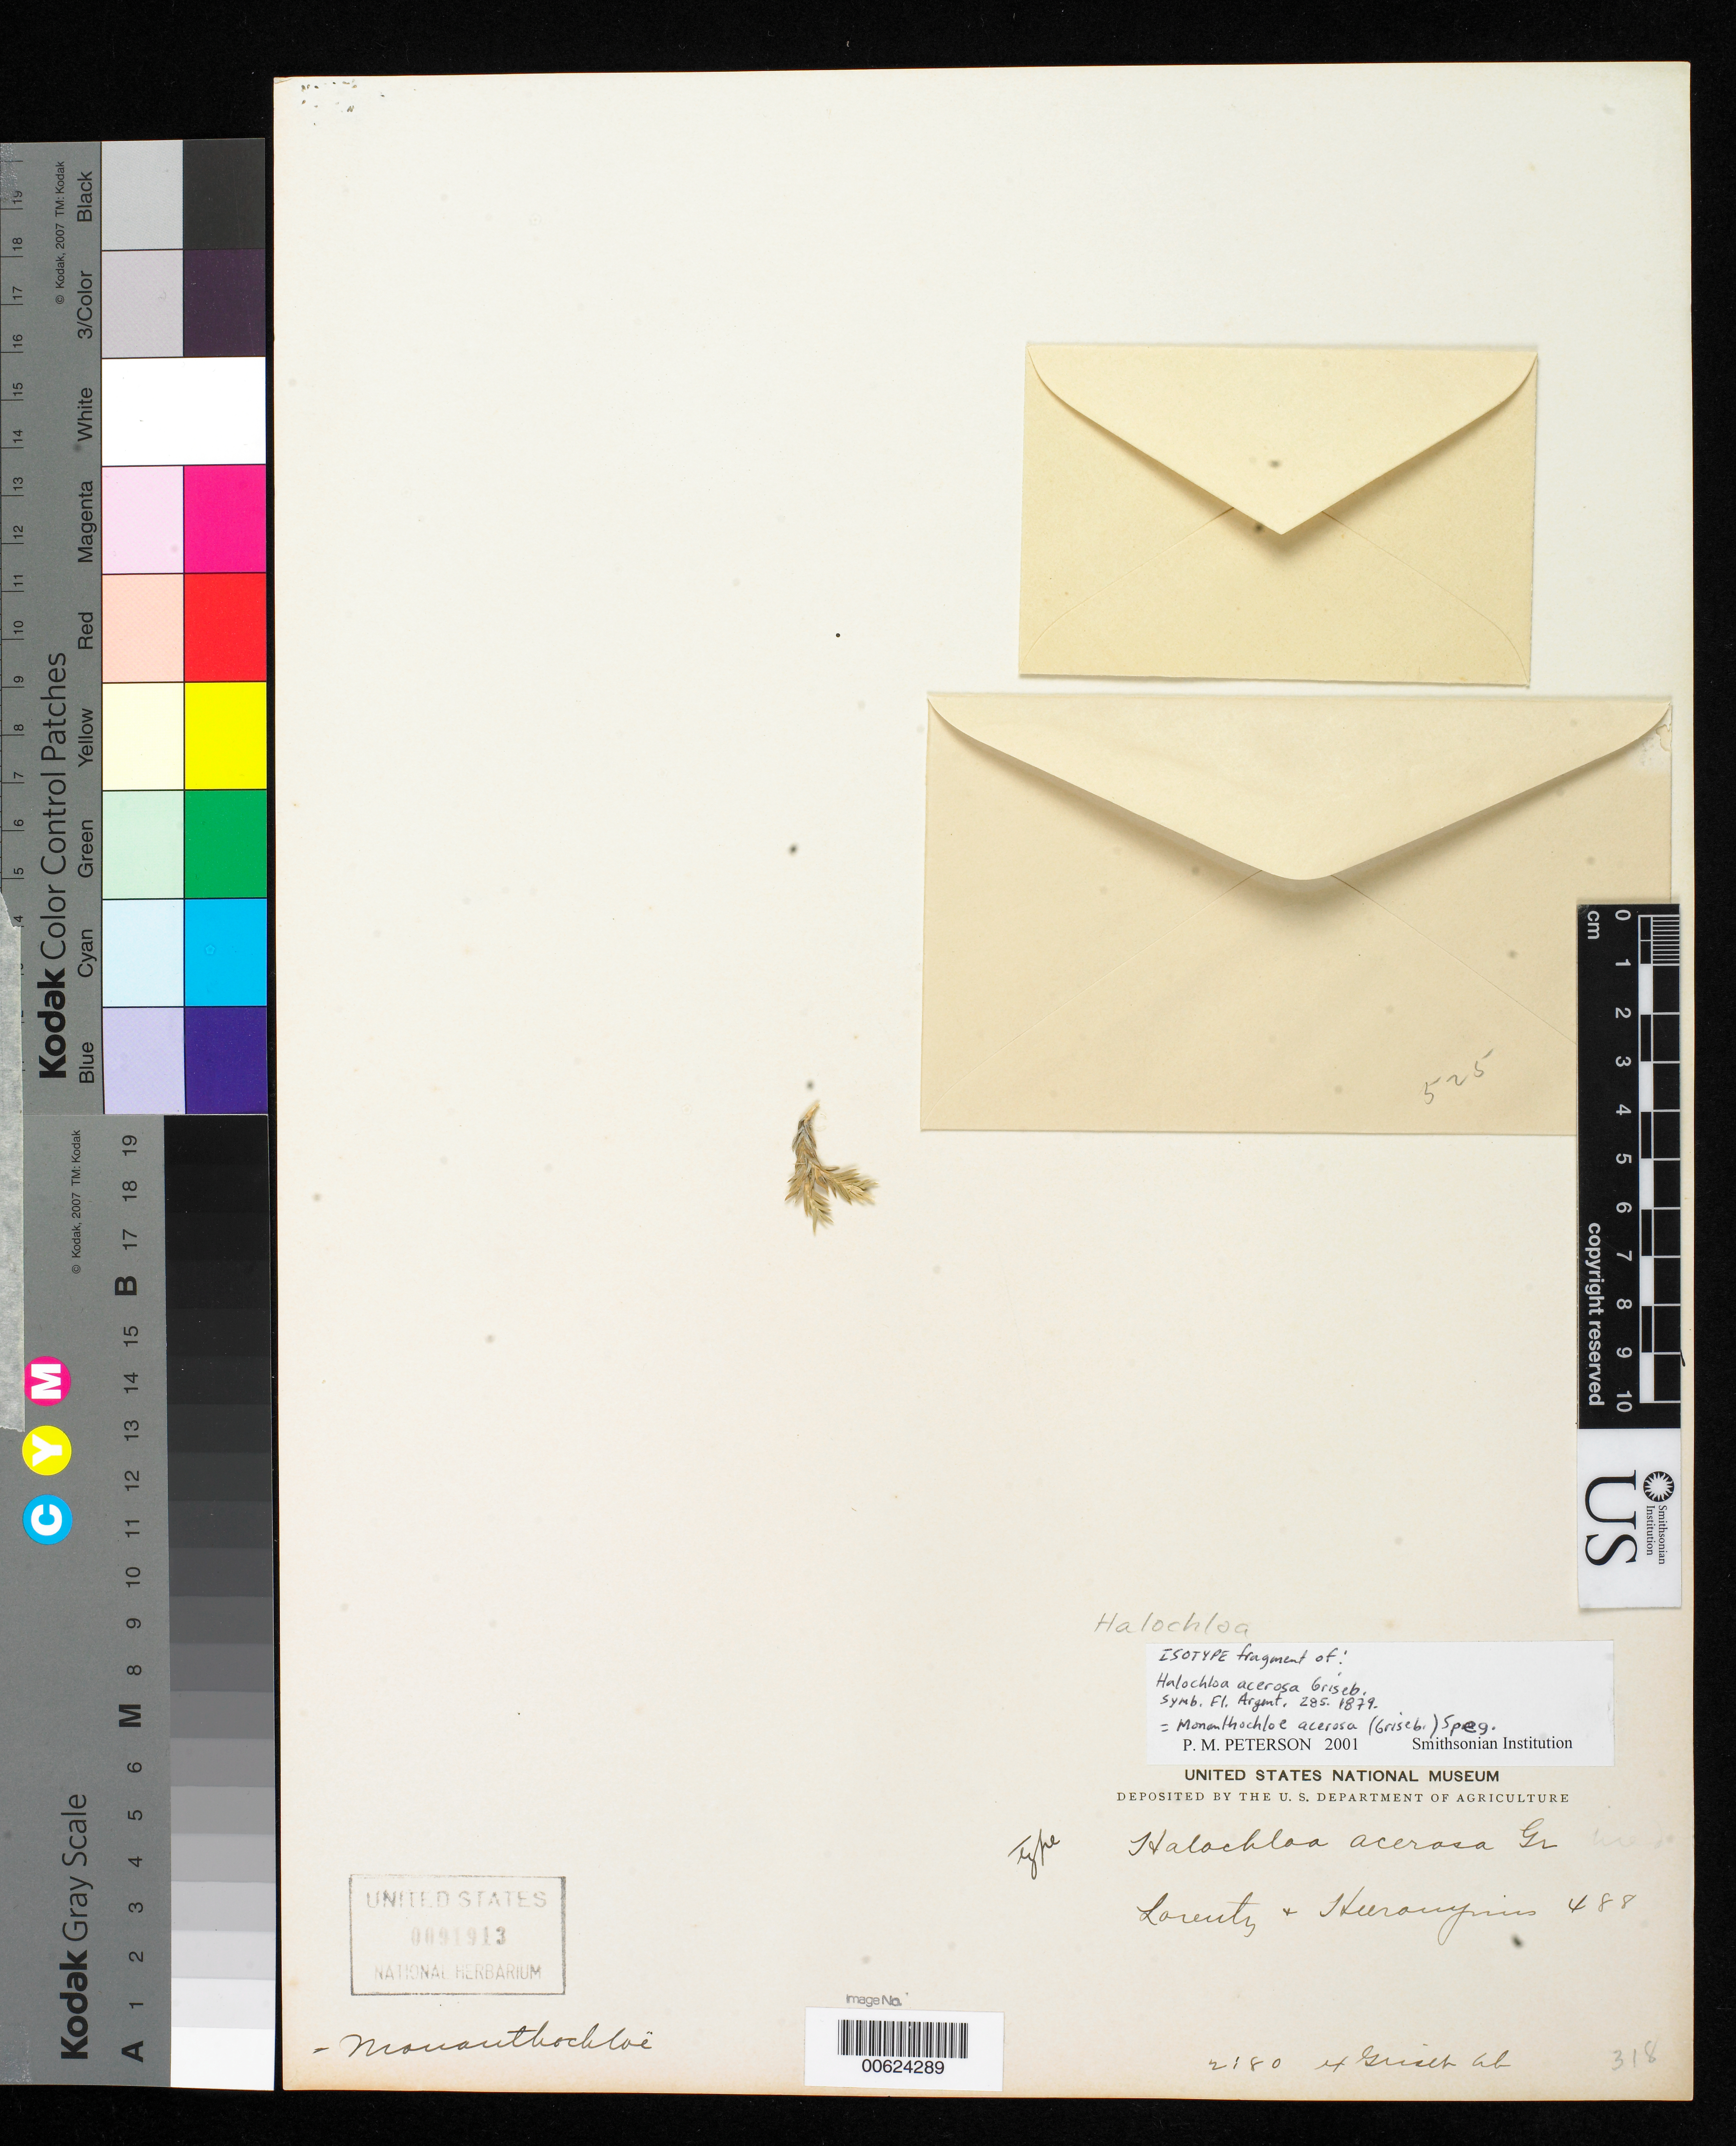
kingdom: Plantae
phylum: Tracheophyta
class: Liliopsida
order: Poales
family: Poaceae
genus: Halochloa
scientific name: Halochloa acerosa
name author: Griseb.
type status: Type Fragment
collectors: P. G. Lorentz & G. H. Hieronymus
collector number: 488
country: Argentina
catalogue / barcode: US 91913